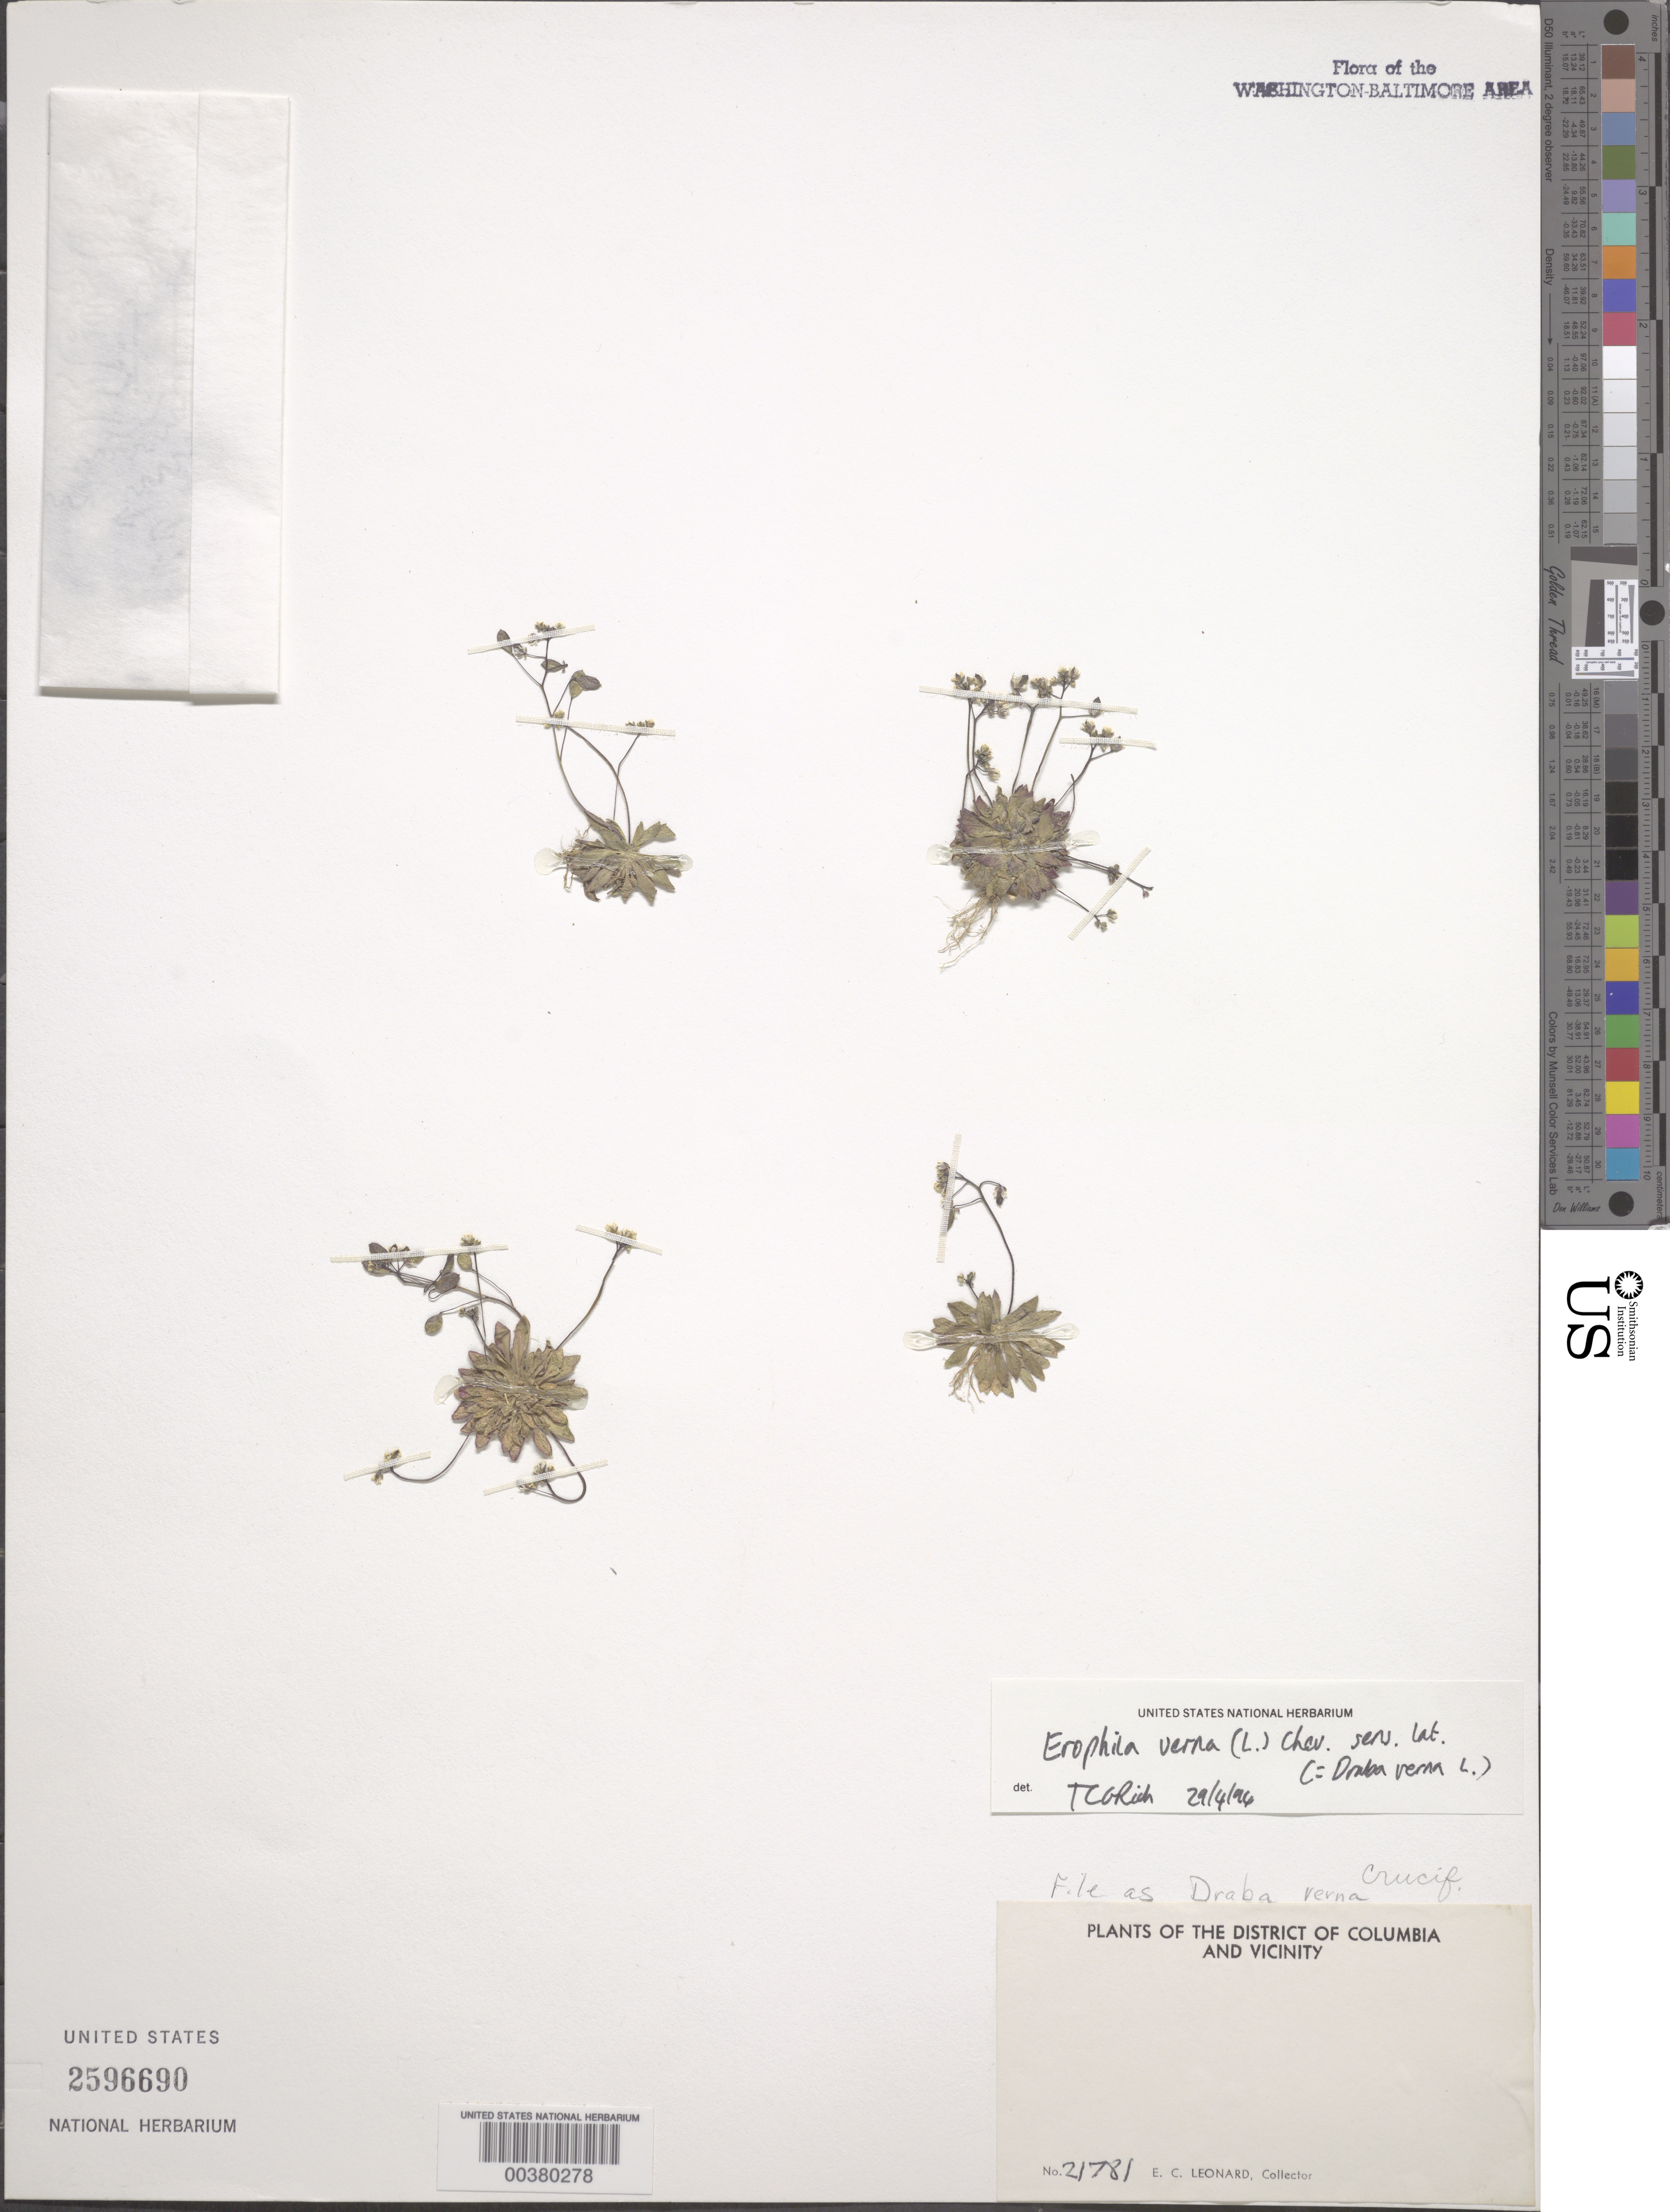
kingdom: Plantae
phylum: Tracheophyta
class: Magnoliopsida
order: Brassicales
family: Brassicaceae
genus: Draba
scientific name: Draba verna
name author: L.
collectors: E. C. Leonard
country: United States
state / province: District of Columbia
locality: Washington DC Area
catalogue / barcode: US 2596690